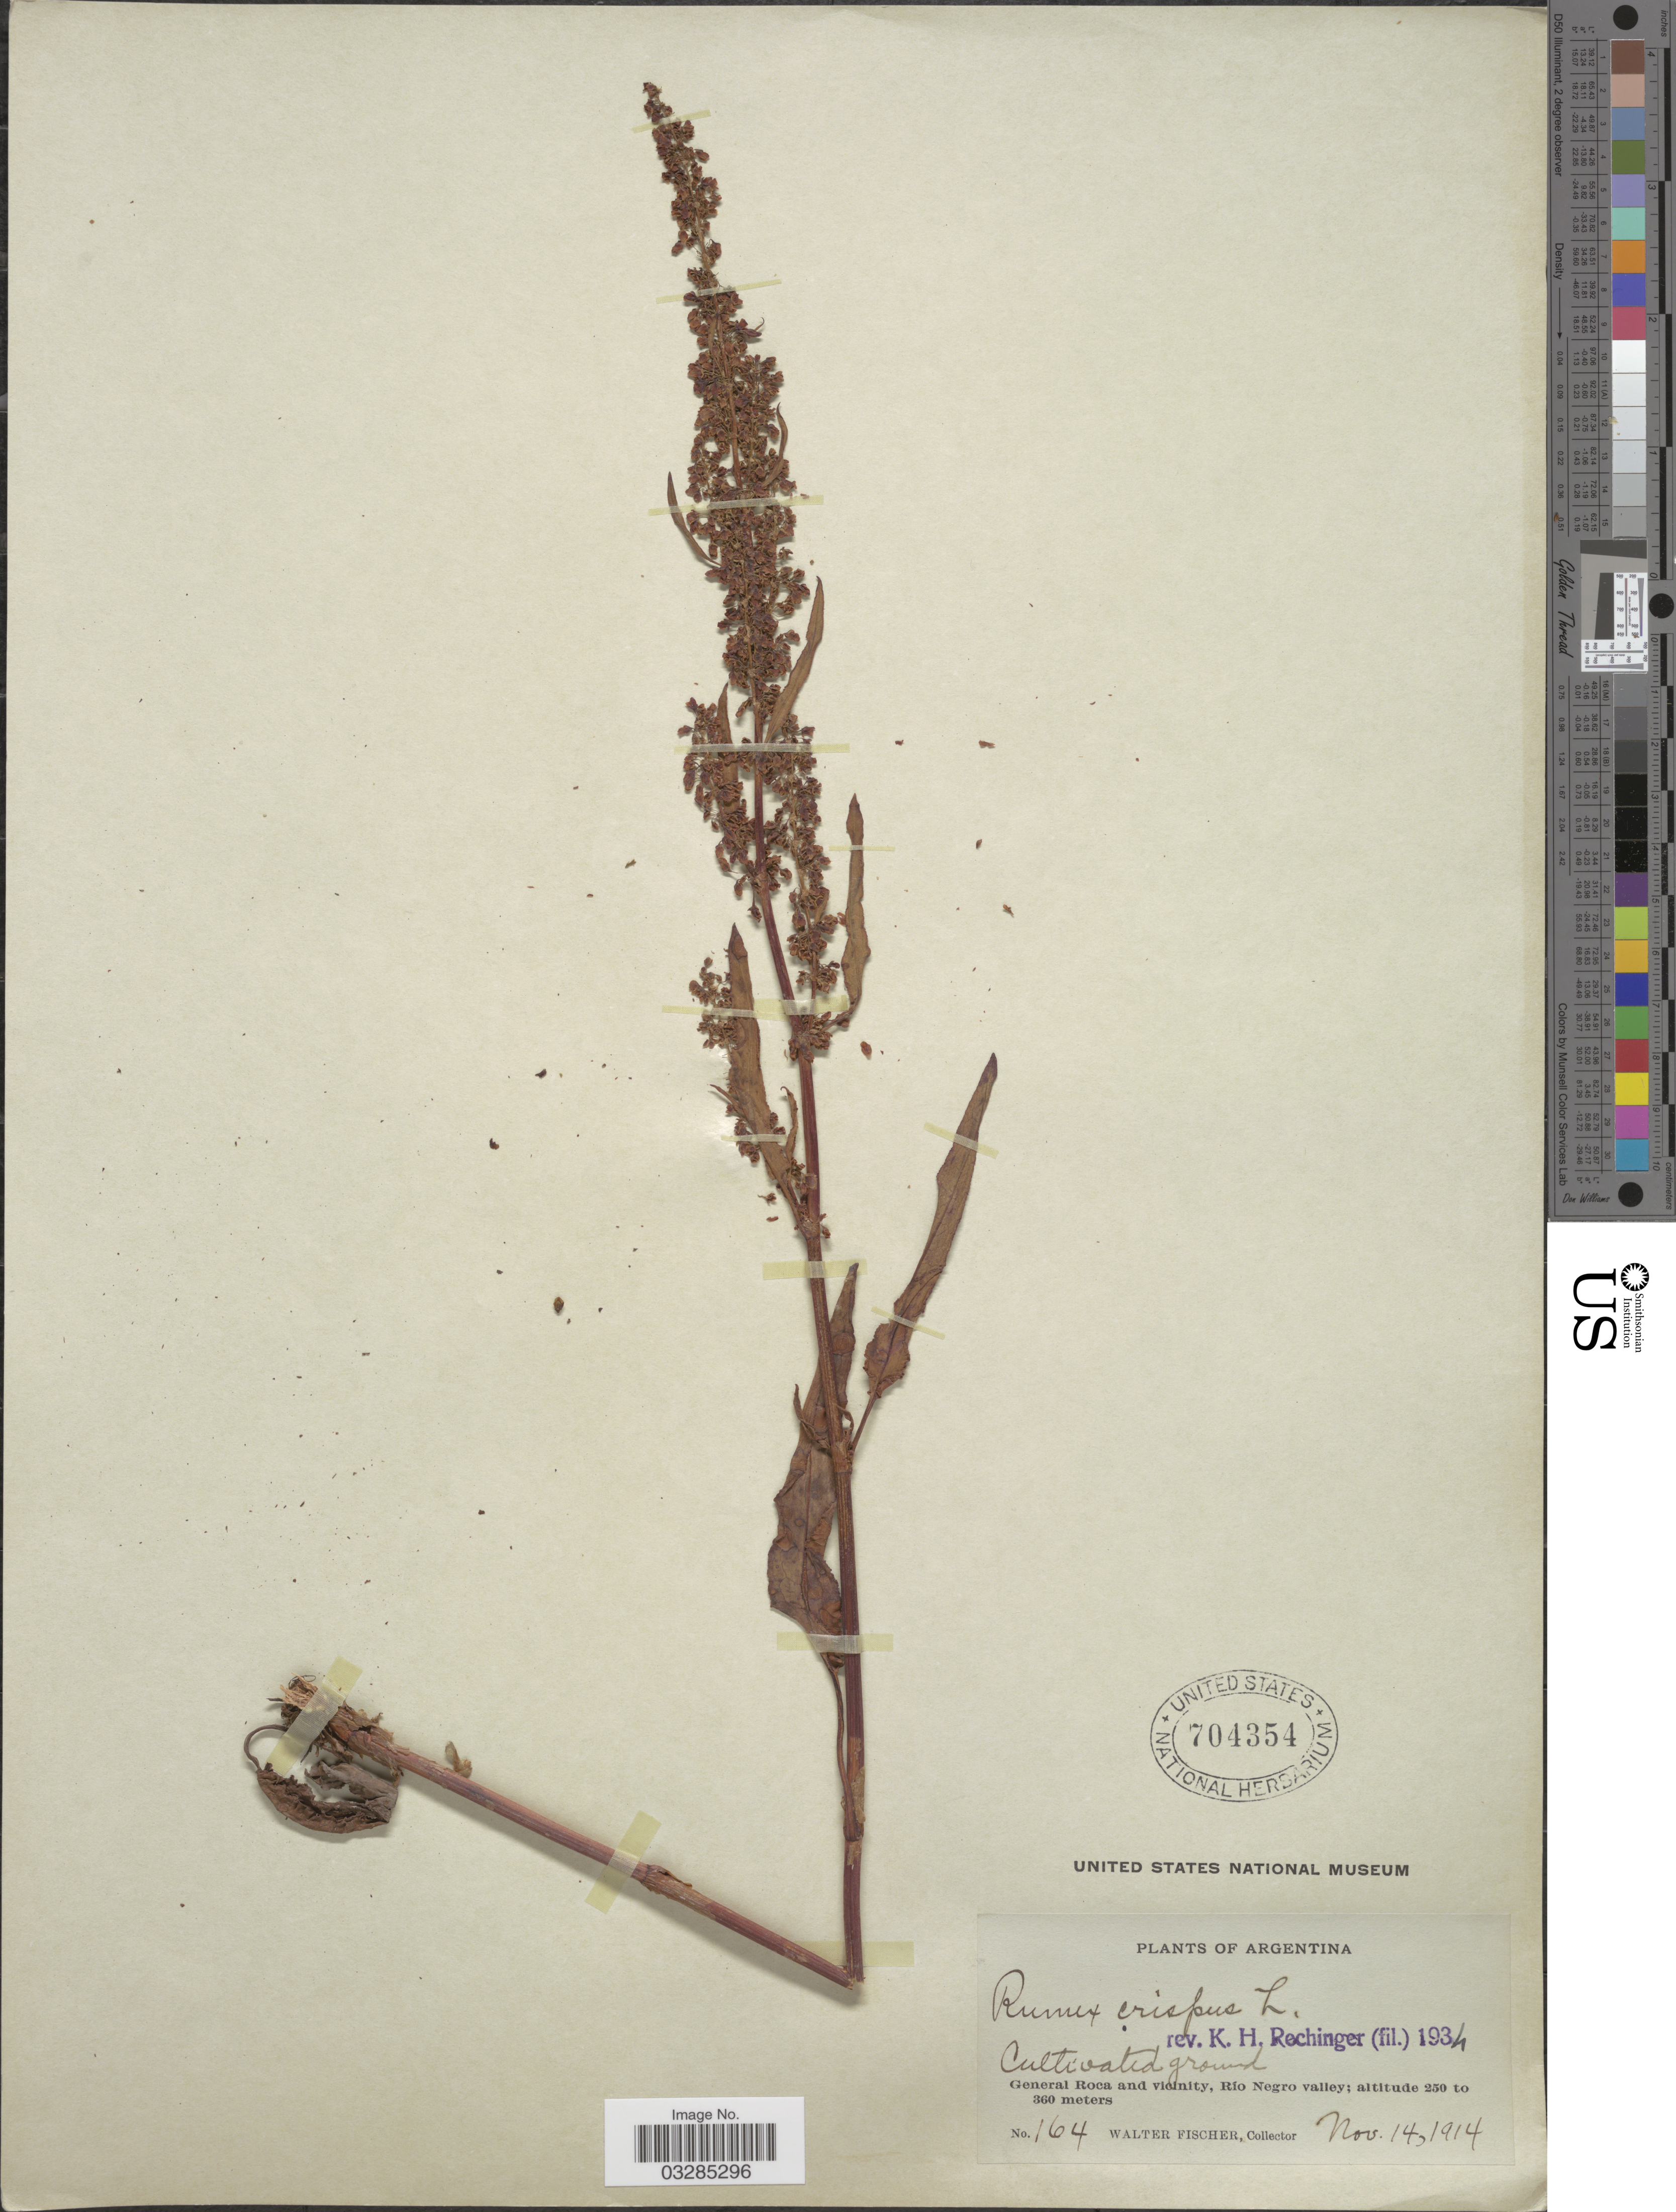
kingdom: Plantae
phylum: Tracheophyta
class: Magnoliopsida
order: Caryophyllales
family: Polygonaceae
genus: Rumex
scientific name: Rumex crispus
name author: L.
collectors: W. Fischer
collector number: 164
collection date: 1914-11-14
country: Argentina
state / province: Rio Negro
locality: General Roca and vicinity, Río Negro valley.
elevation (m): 250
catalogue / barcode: US 704354